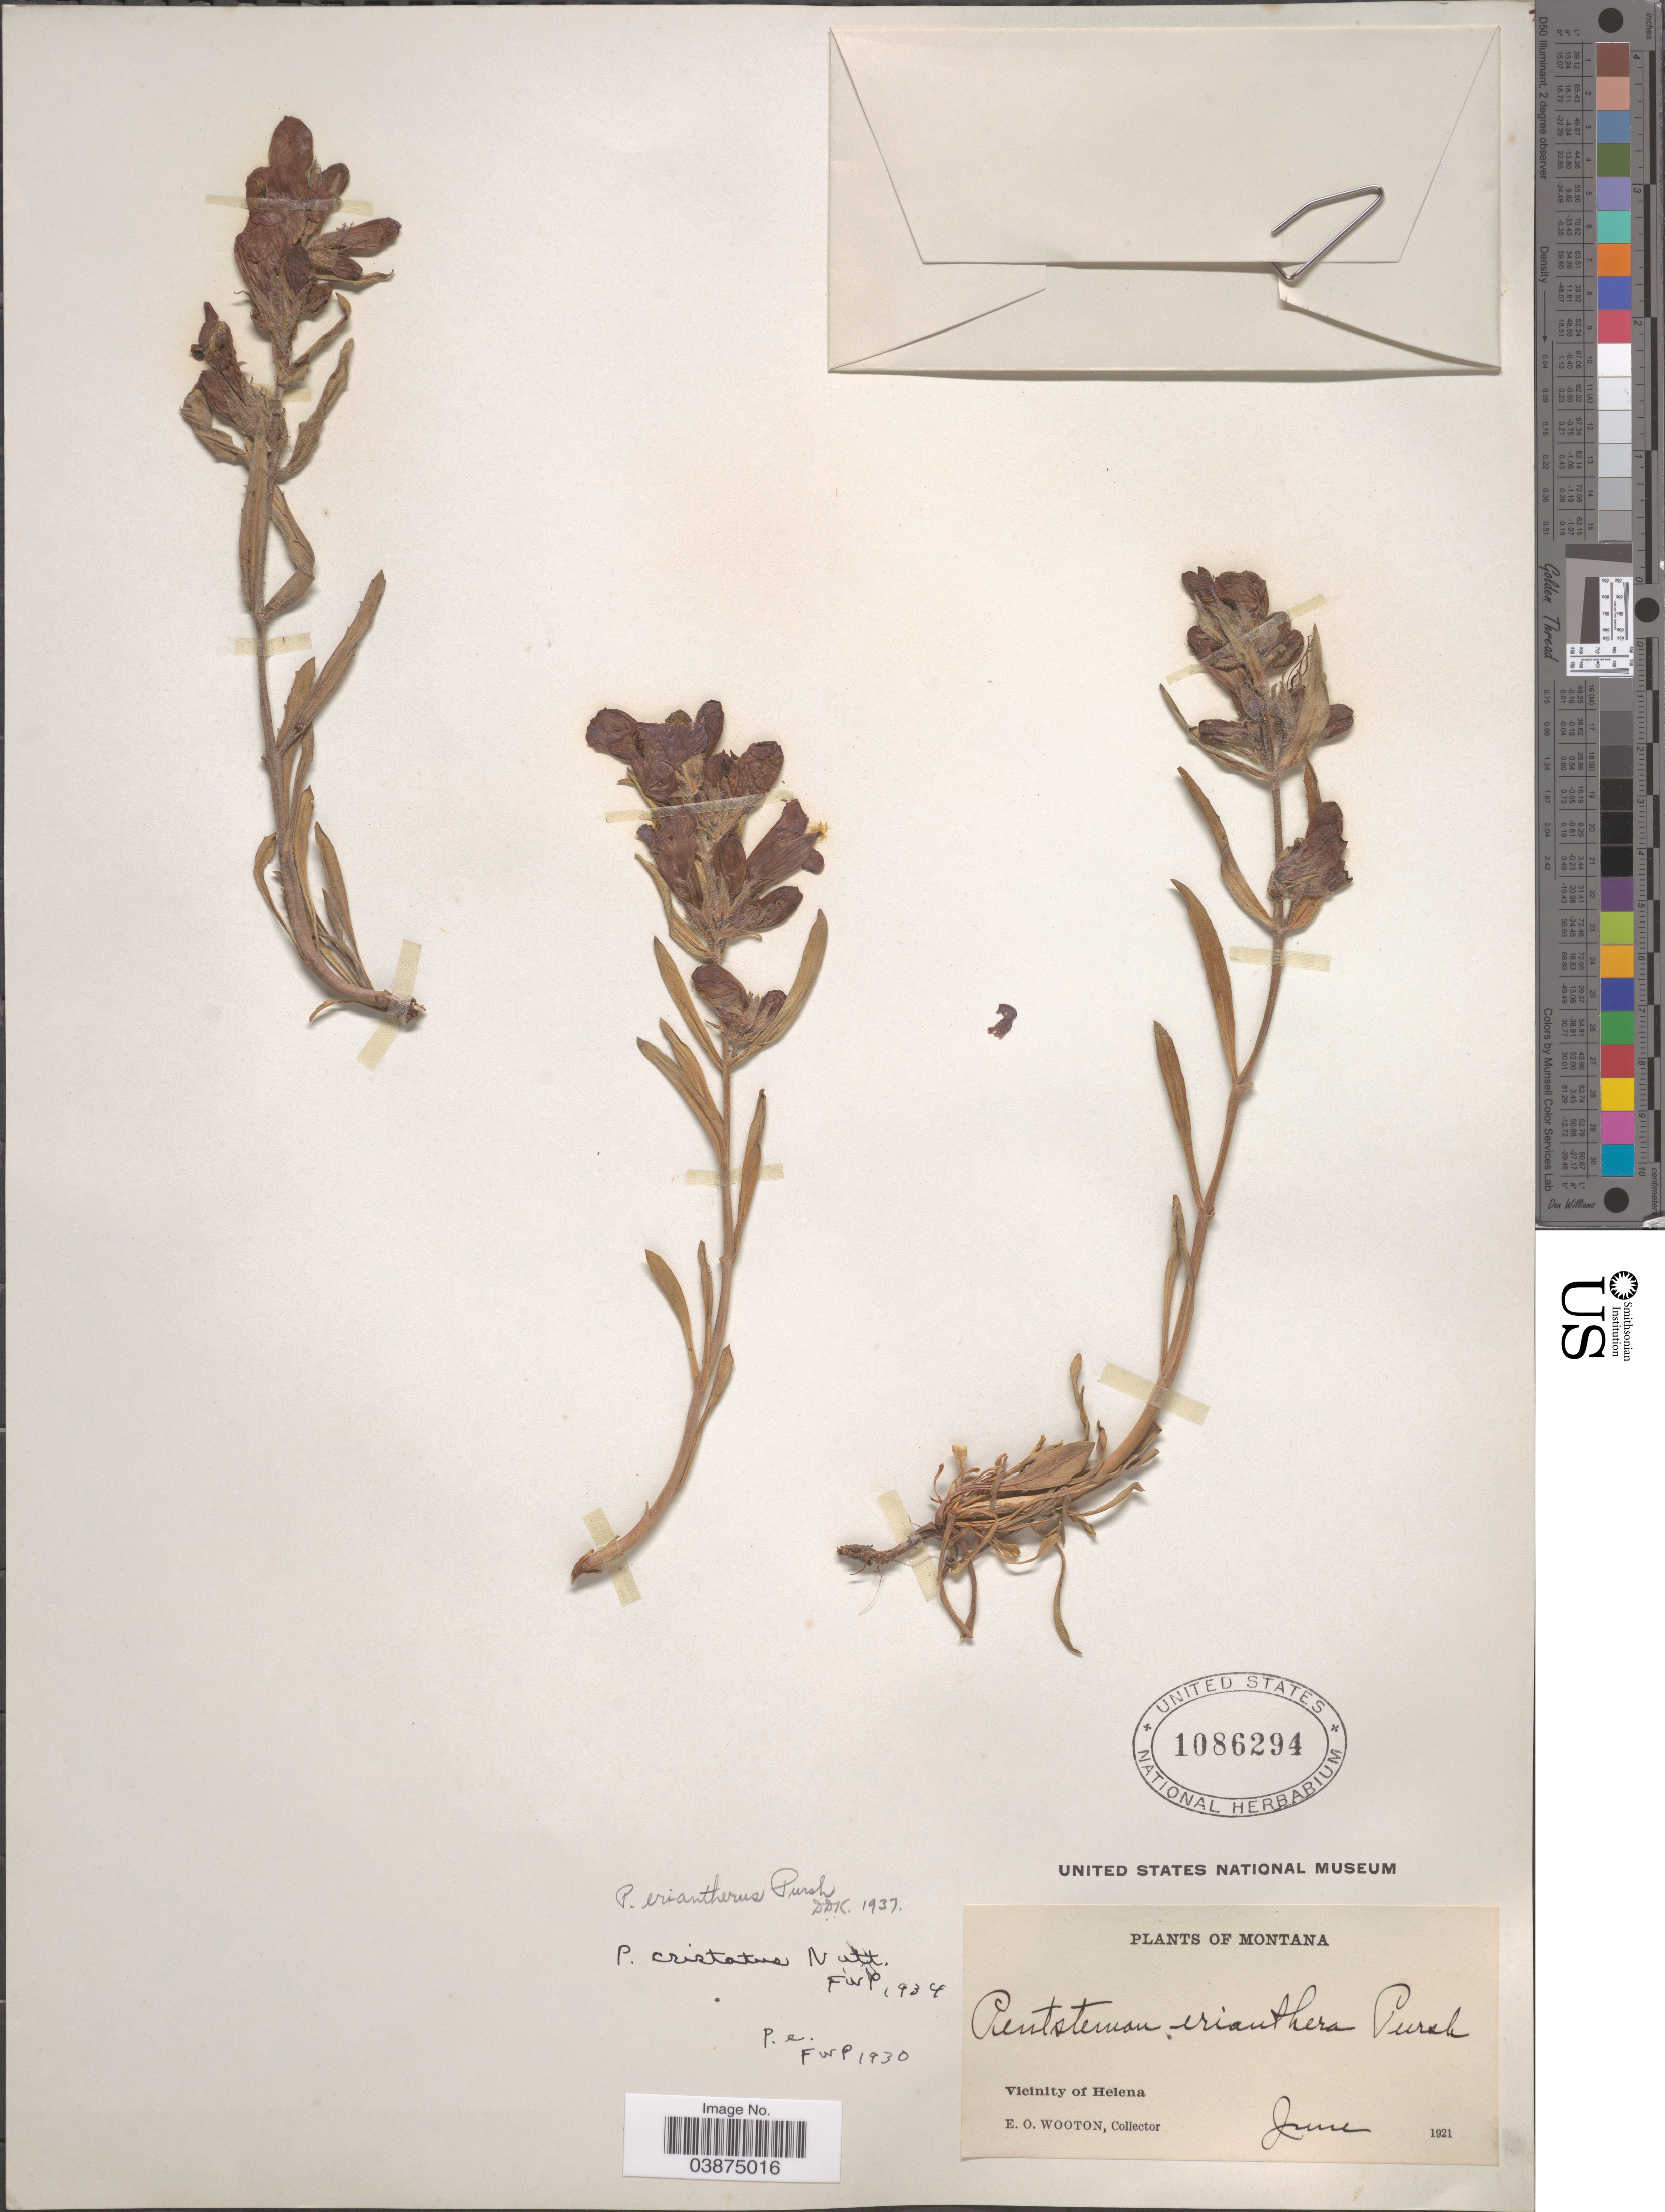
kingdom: Plantae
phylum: Tracheophyta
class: Magnoliopsida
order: Lamiales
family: Plantaginaceae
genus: Penstemon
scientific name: Penstemon eriantherus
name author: Pursh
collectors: E. O. Wooton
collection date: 1921-06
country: United States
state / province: Montana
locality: Vicinity of Helena.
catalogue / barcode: US 1086294